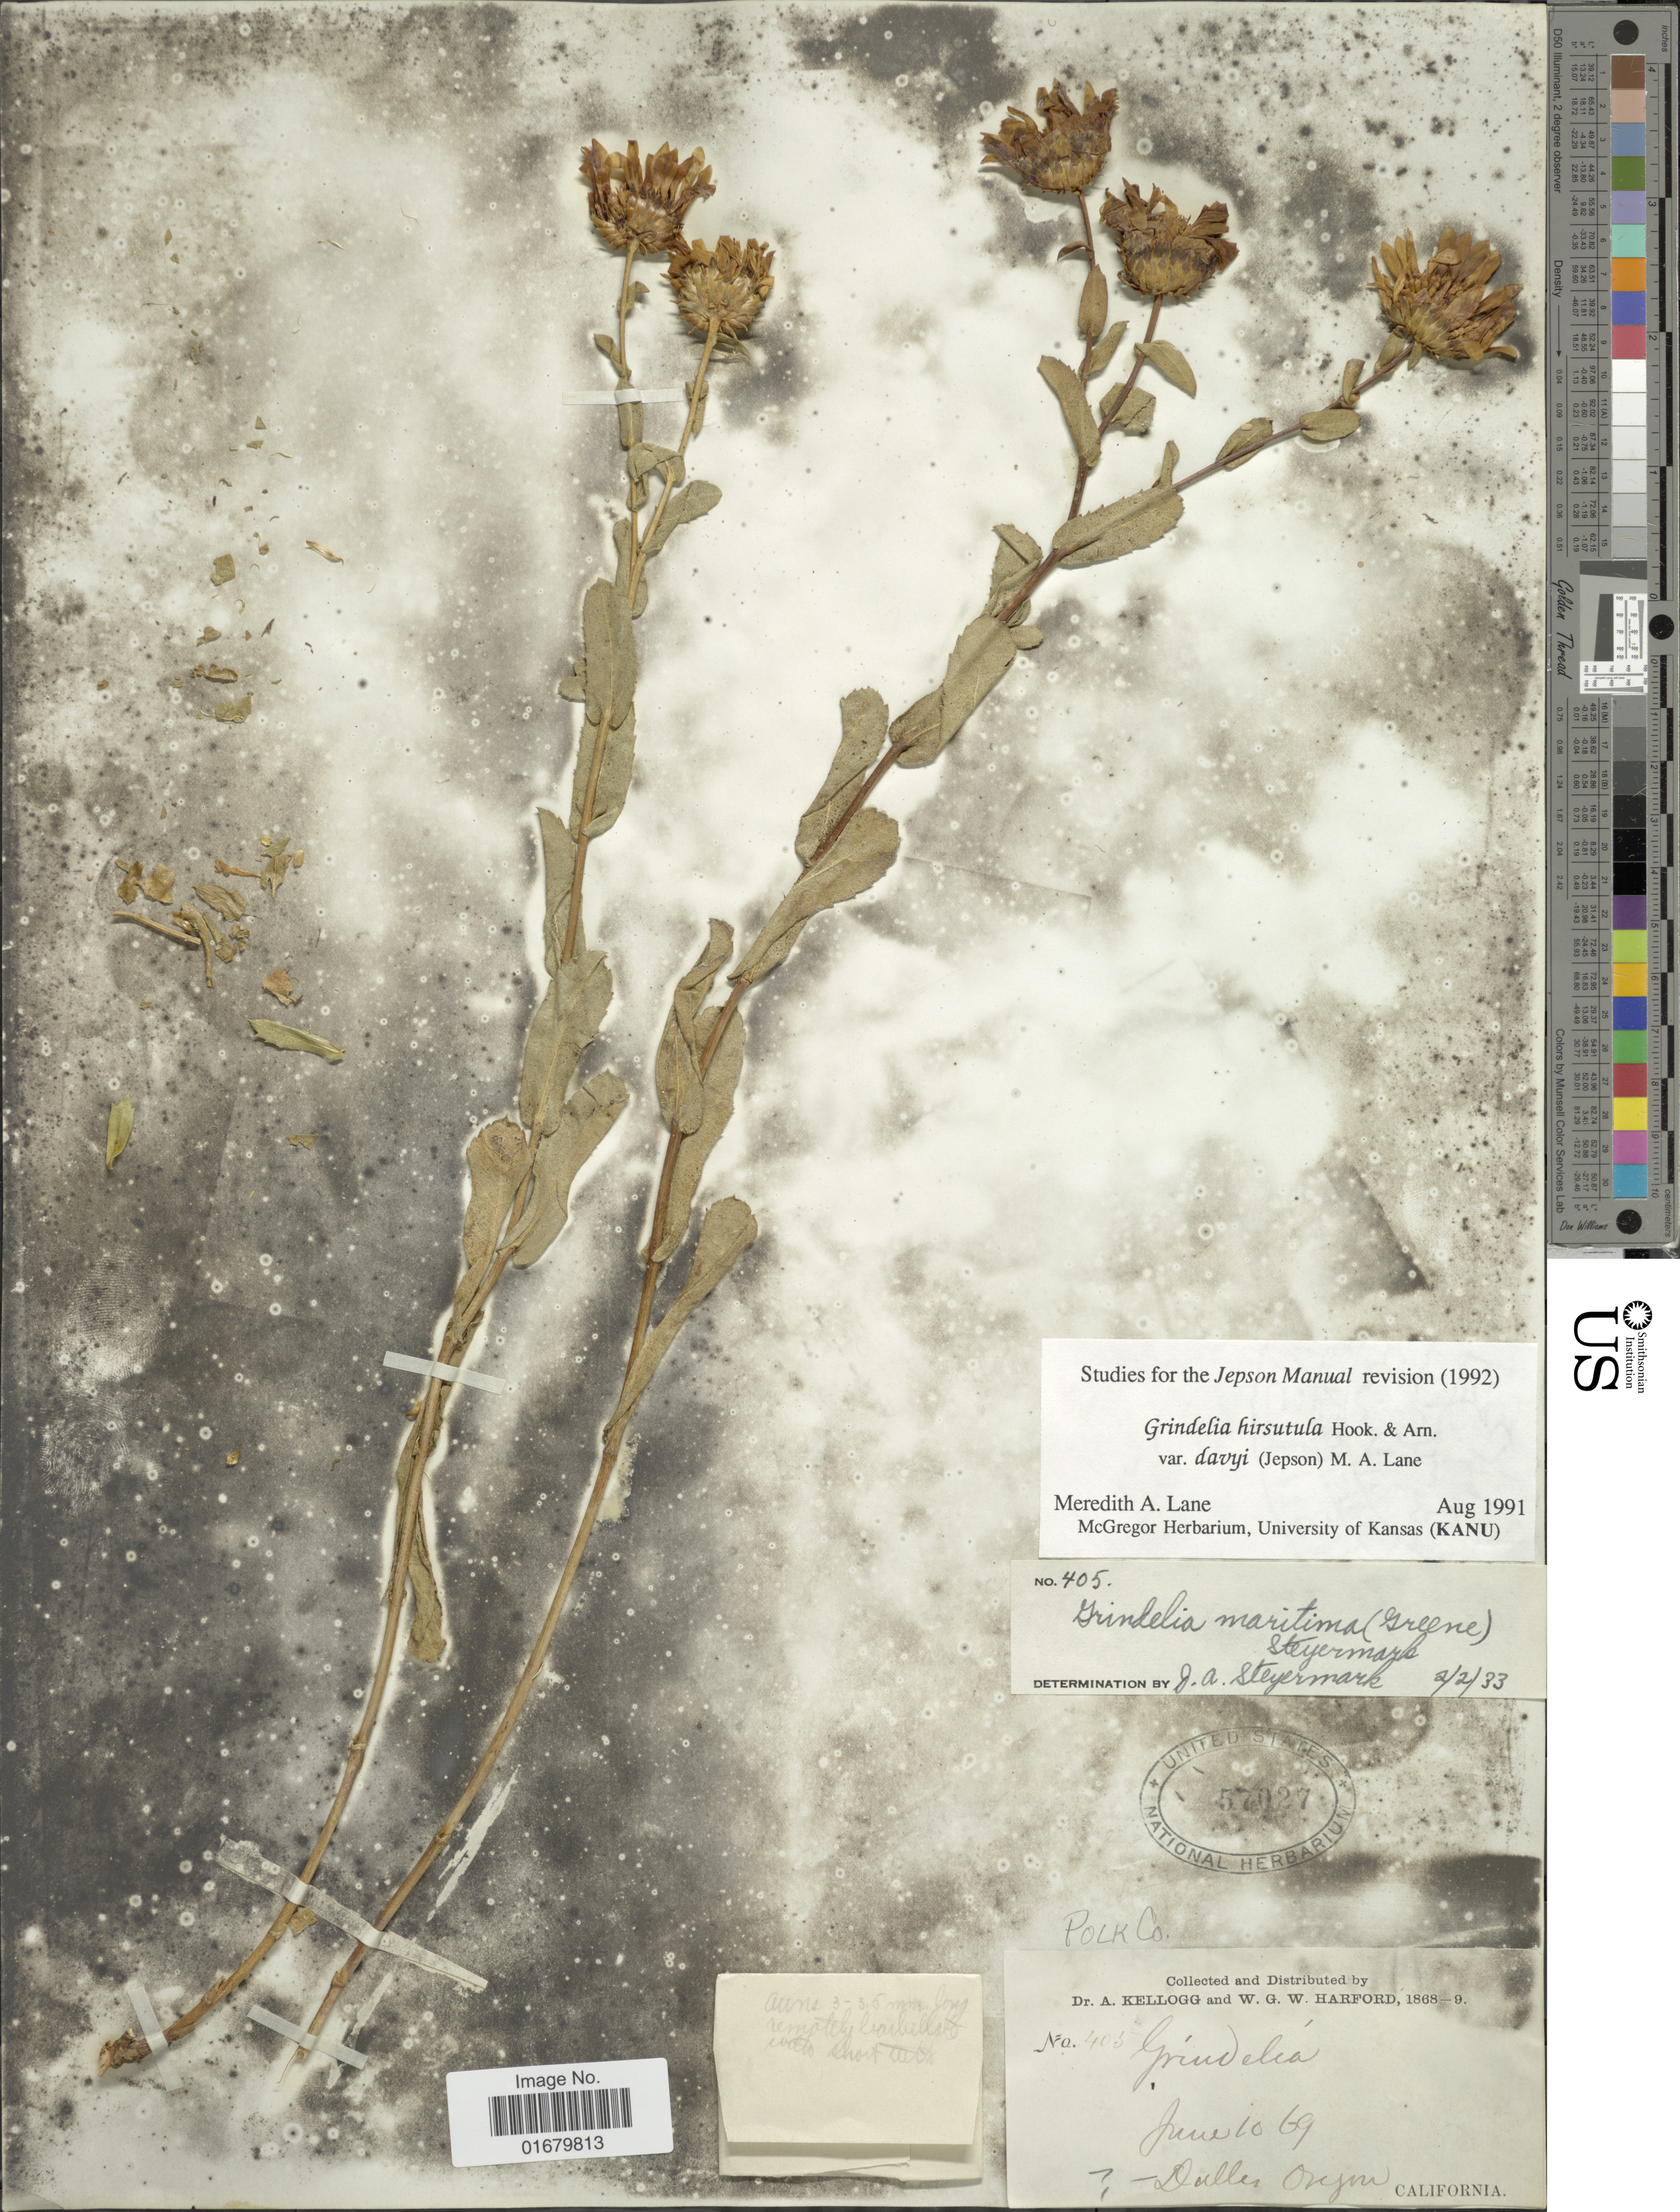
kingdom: Plantae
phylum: Tracheophyta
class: Magnoliopsida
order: Asterales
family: Asteraceae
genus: Grindelia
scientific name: Grindelia hirsutula var. davyi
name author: (Jeps.) M.A. Lane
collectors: A. Kellogg & W. G. W. Harford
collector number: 405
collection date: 1868/1869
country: United States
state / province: Oregon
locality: Dalles Oregon.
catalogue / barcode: US 57027